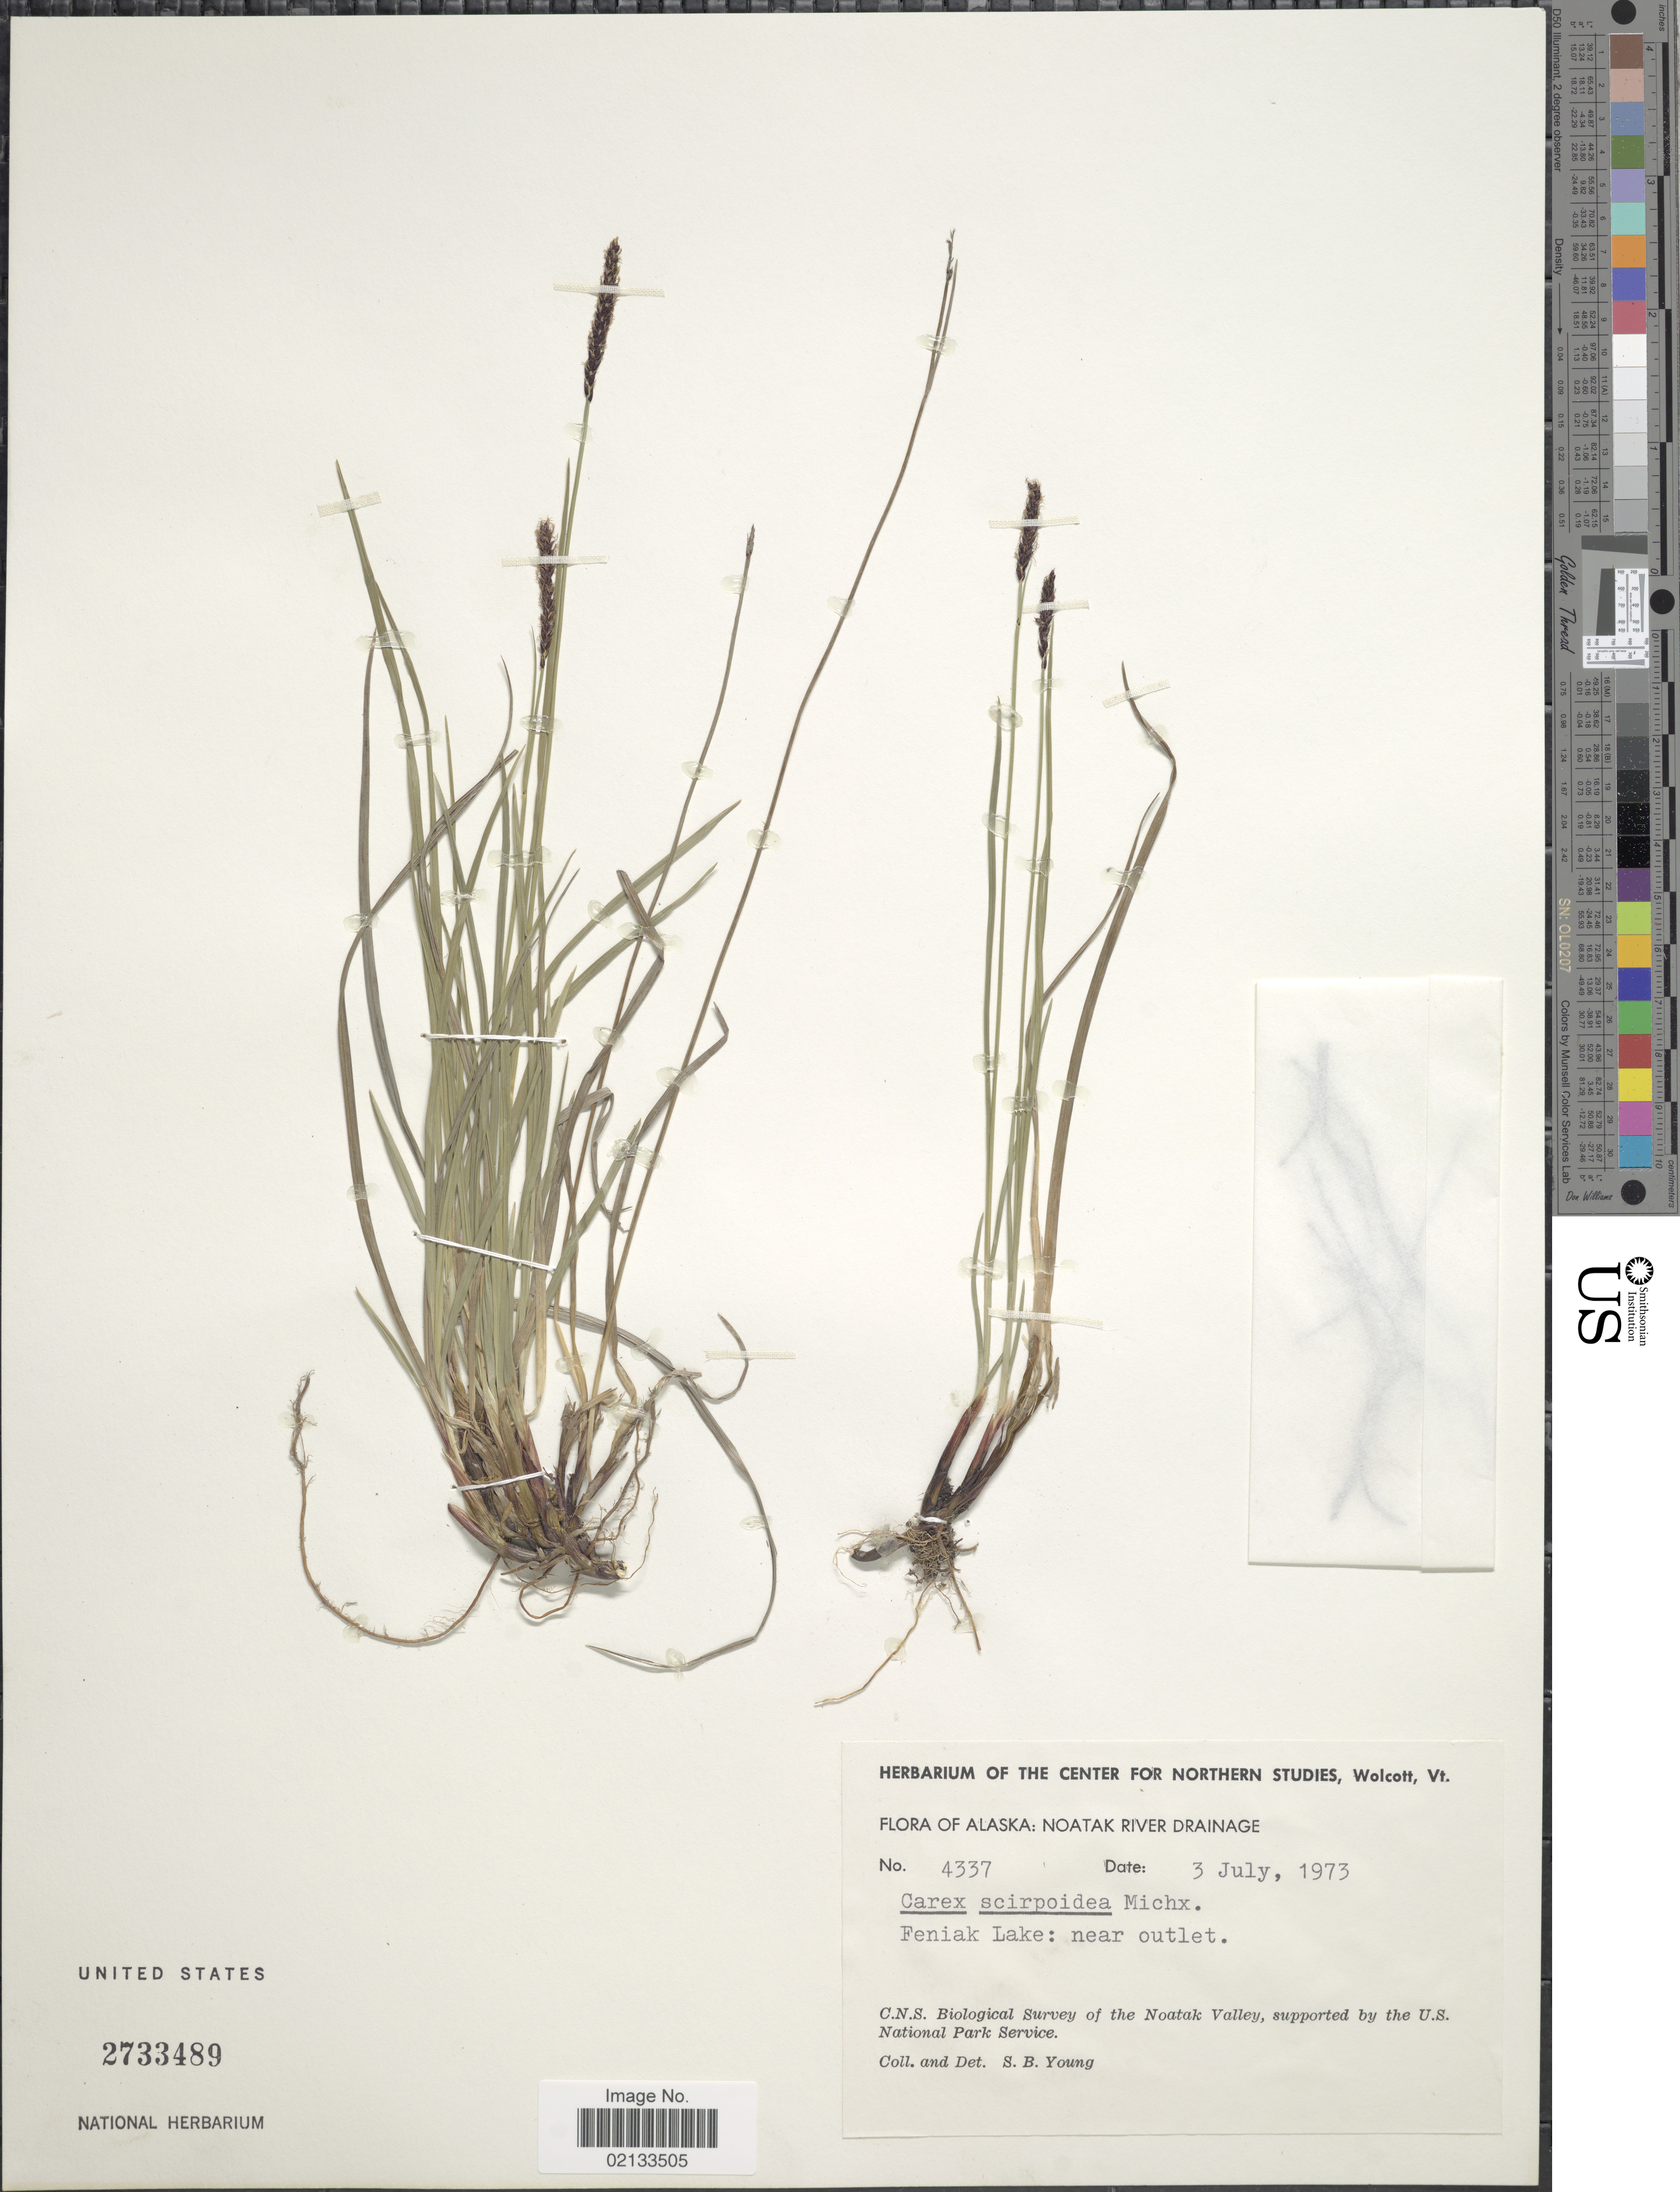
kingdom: Plantae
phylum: Tracheophyta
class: Liliopsida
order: Poales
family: Cyperaceae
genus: Carex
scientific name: Carex scirpoidea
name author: Michx.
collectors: S. Young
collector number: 4337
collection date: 1973-07-03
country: United States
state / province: Alaska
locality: Noatak River Drainage, Feniak Lake: near outlet, C.N.S Biological Survey of the Noatak Valley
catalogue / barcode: US 2733489